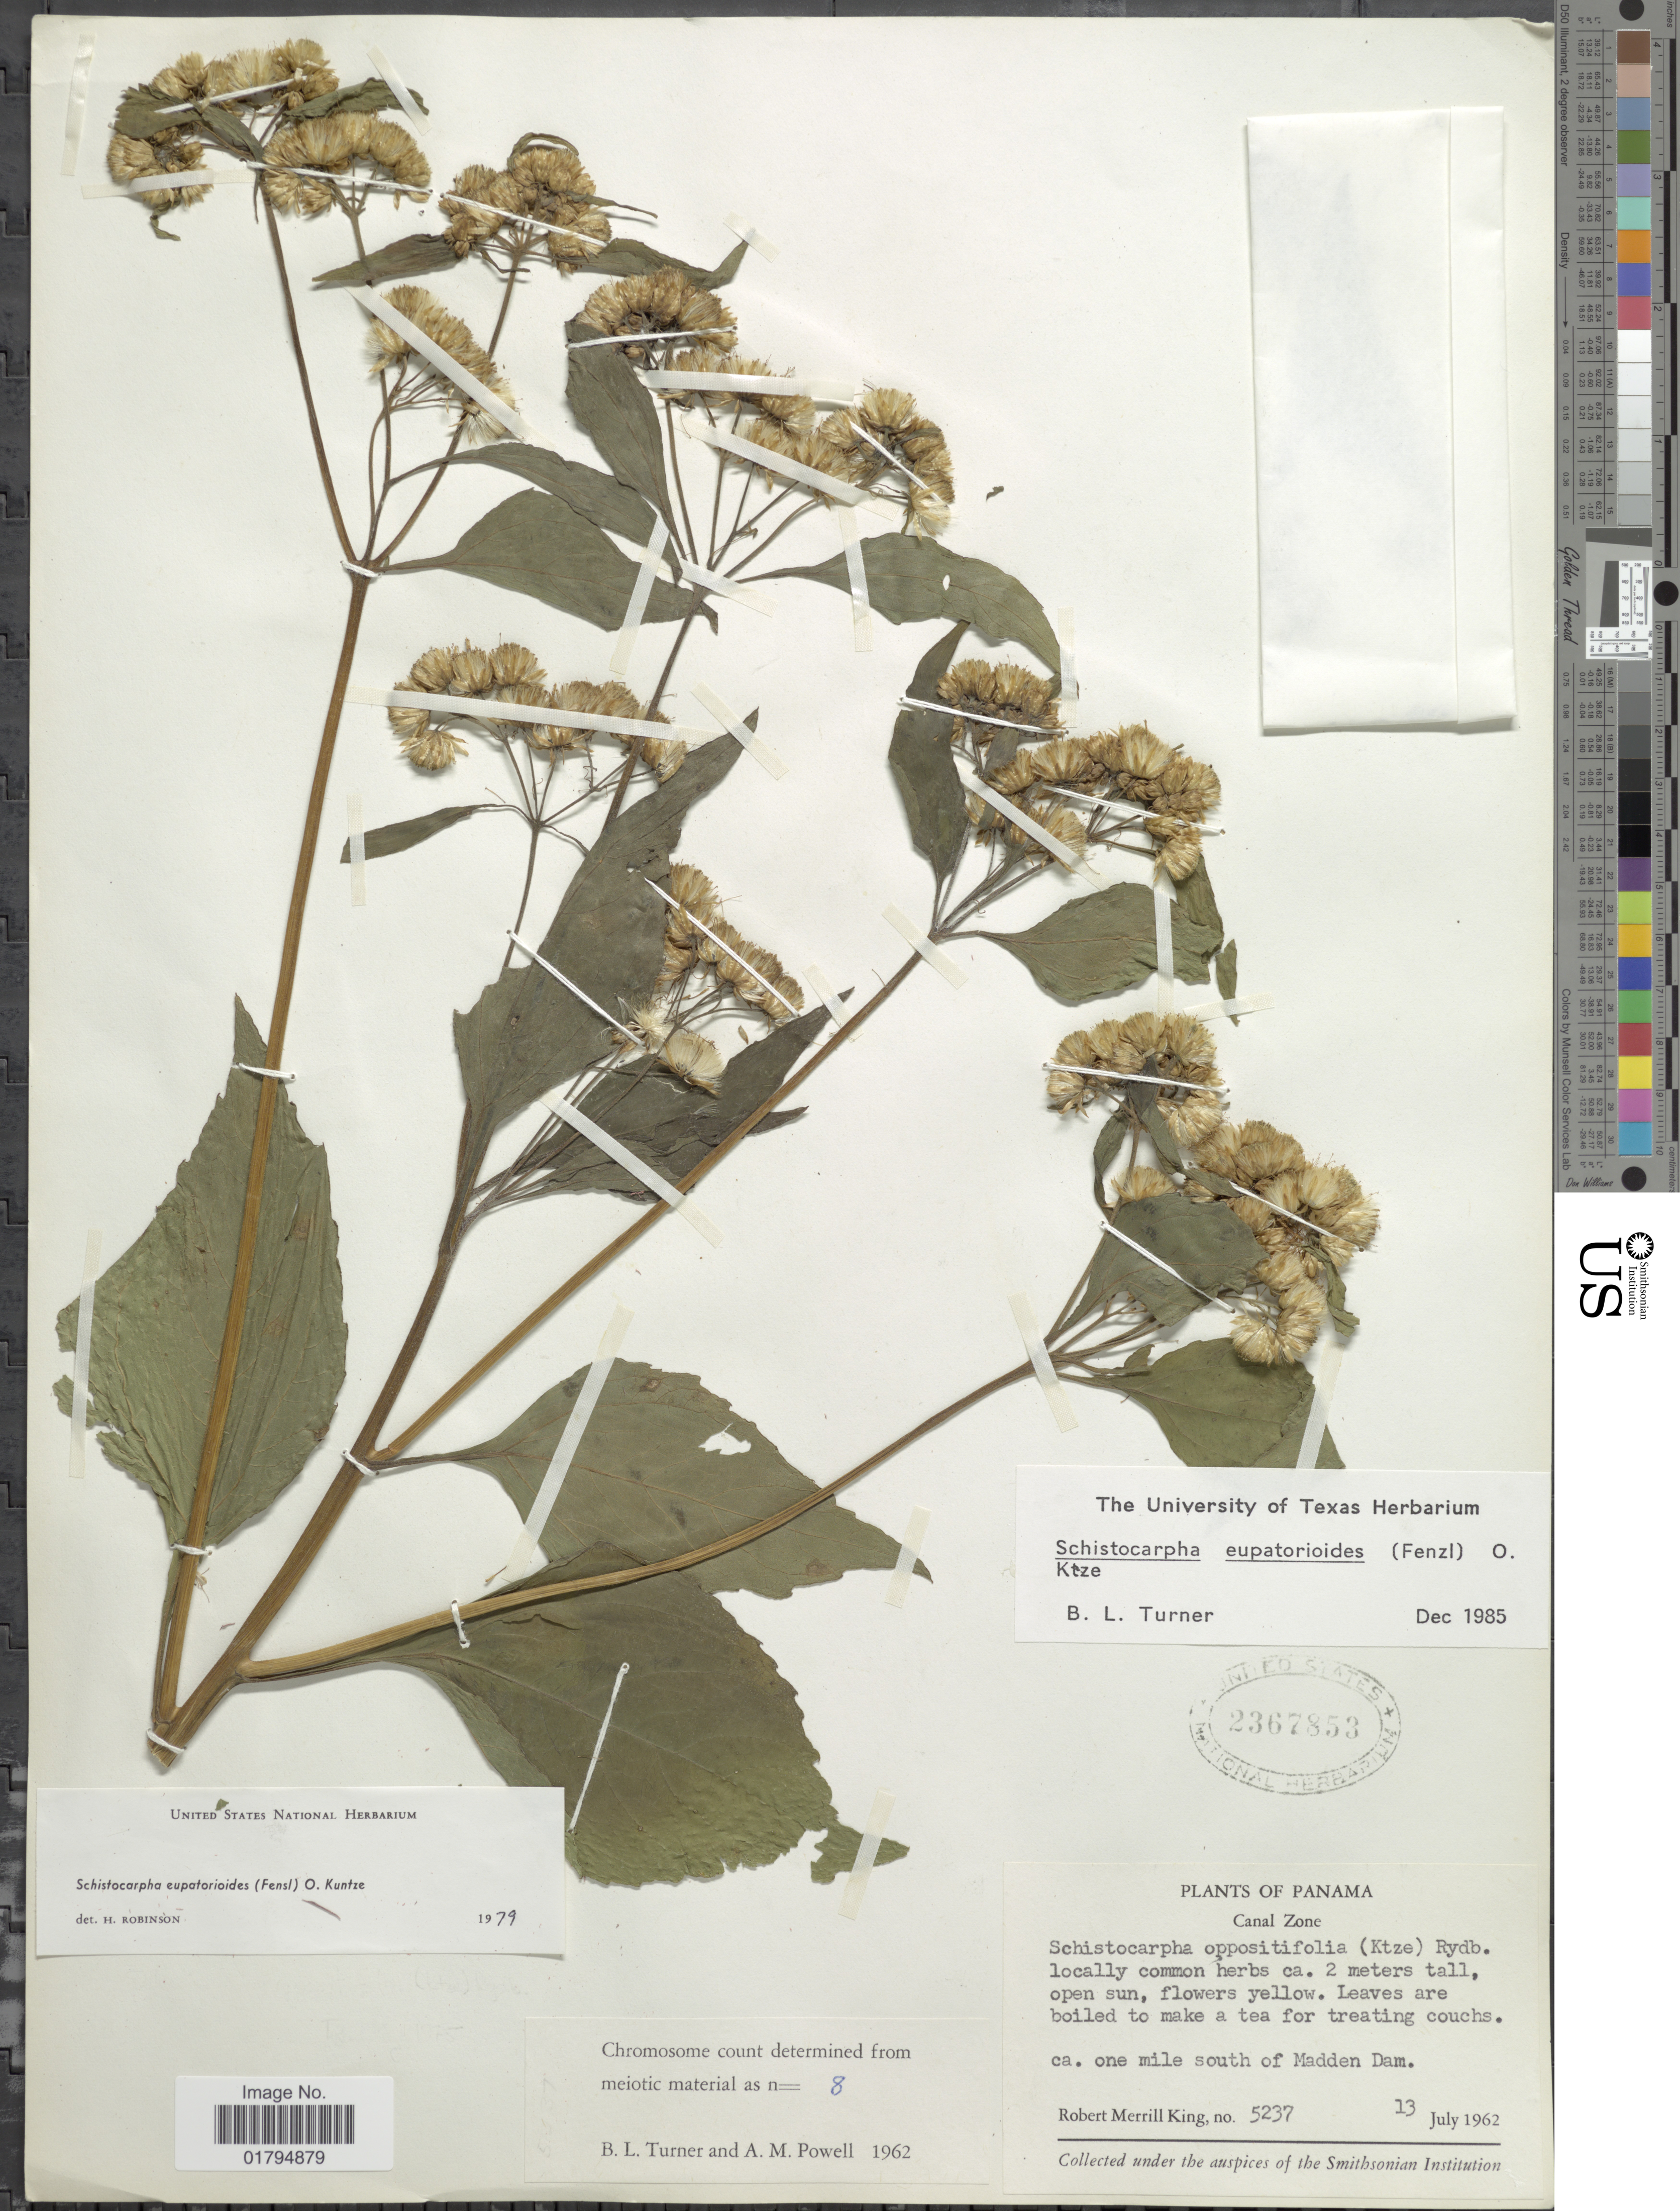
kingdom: Plantae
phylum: Tracheophyta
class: Magnoliopsida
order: Asterales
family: Asteraceae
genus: Schistocarpha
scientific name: Schistocarpha eupatorioides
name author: (Fenzl) Kuntze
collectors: R. M. King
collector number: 5237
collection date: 1962-07-13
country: Panama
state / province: Colón / Panamá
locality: Ca. one mile south of Madden Dam. Canal Zone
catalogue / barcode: US 2367853